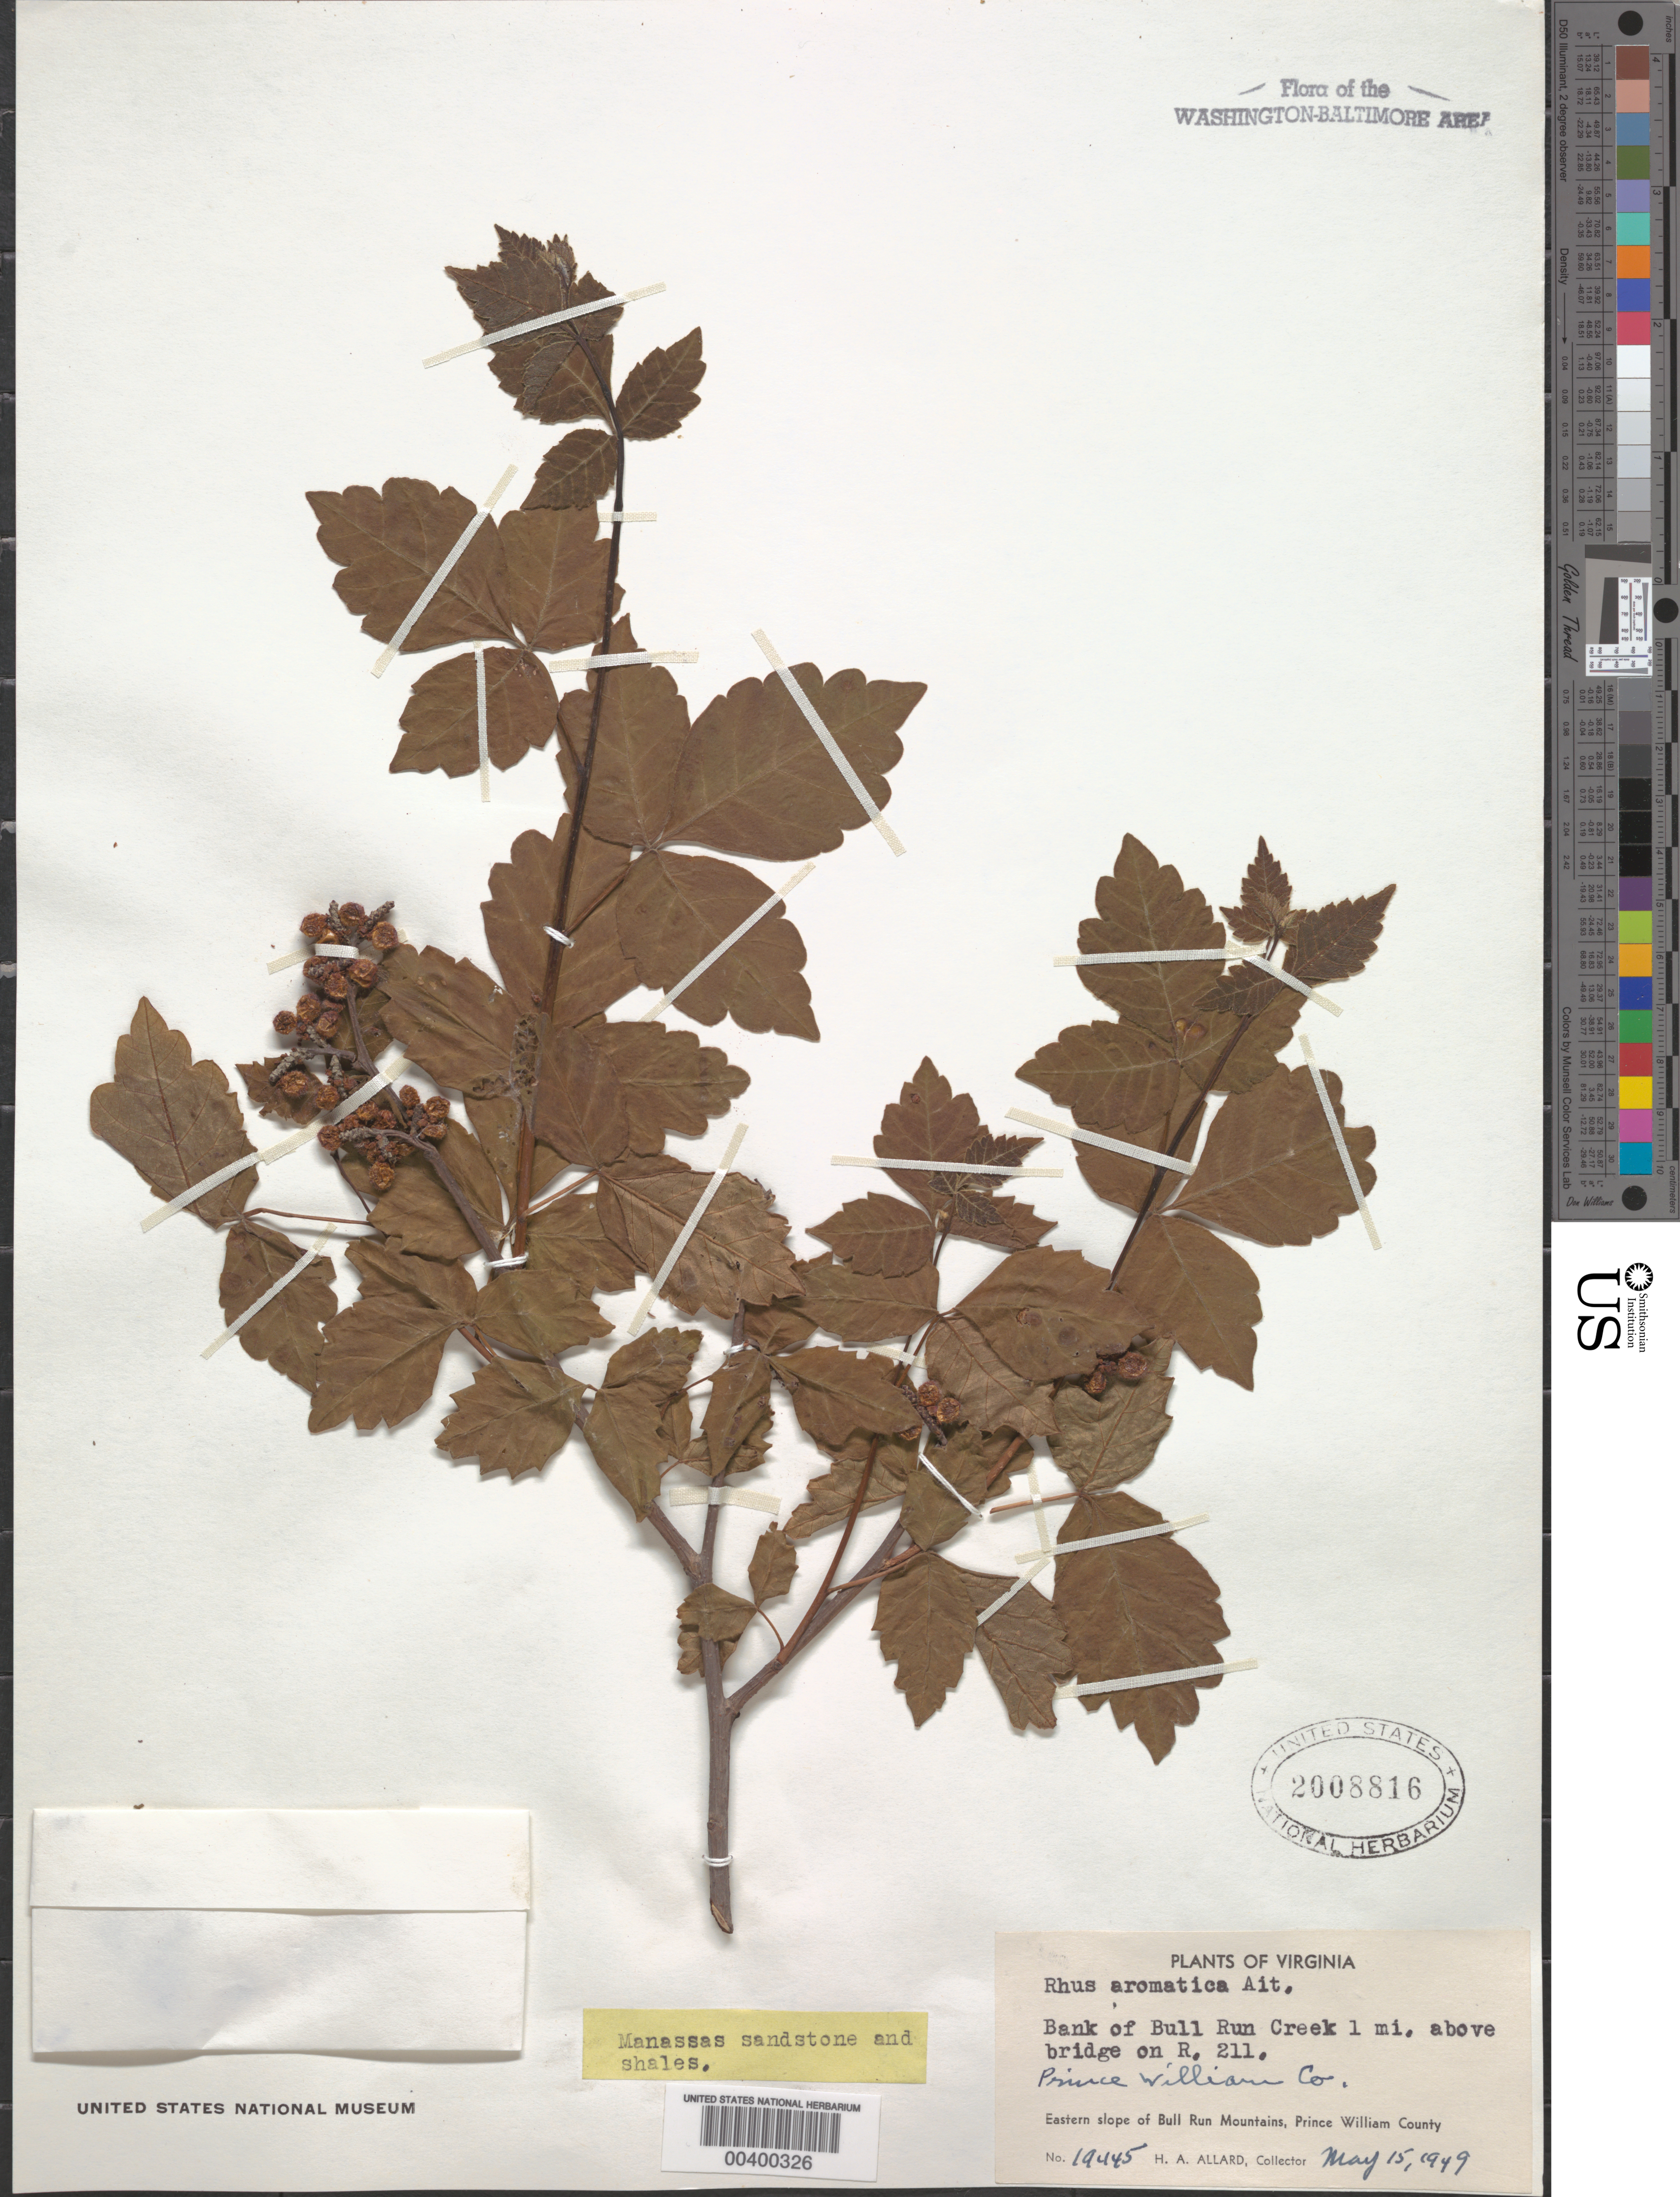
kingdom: Plantae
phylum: Tracheophyta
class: Magnoliopsida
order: Sapindales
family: Anacardiaceae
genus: Rhus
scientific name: Rhus aromatica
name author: Aiton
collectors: H. A. Allard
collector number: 19445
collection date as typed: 15 May 1949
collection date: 1949-05-15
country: United States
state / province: Virginia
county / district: Prince William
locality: Bull Run Creek above Route 211 Bridge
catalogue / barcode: US 2008816